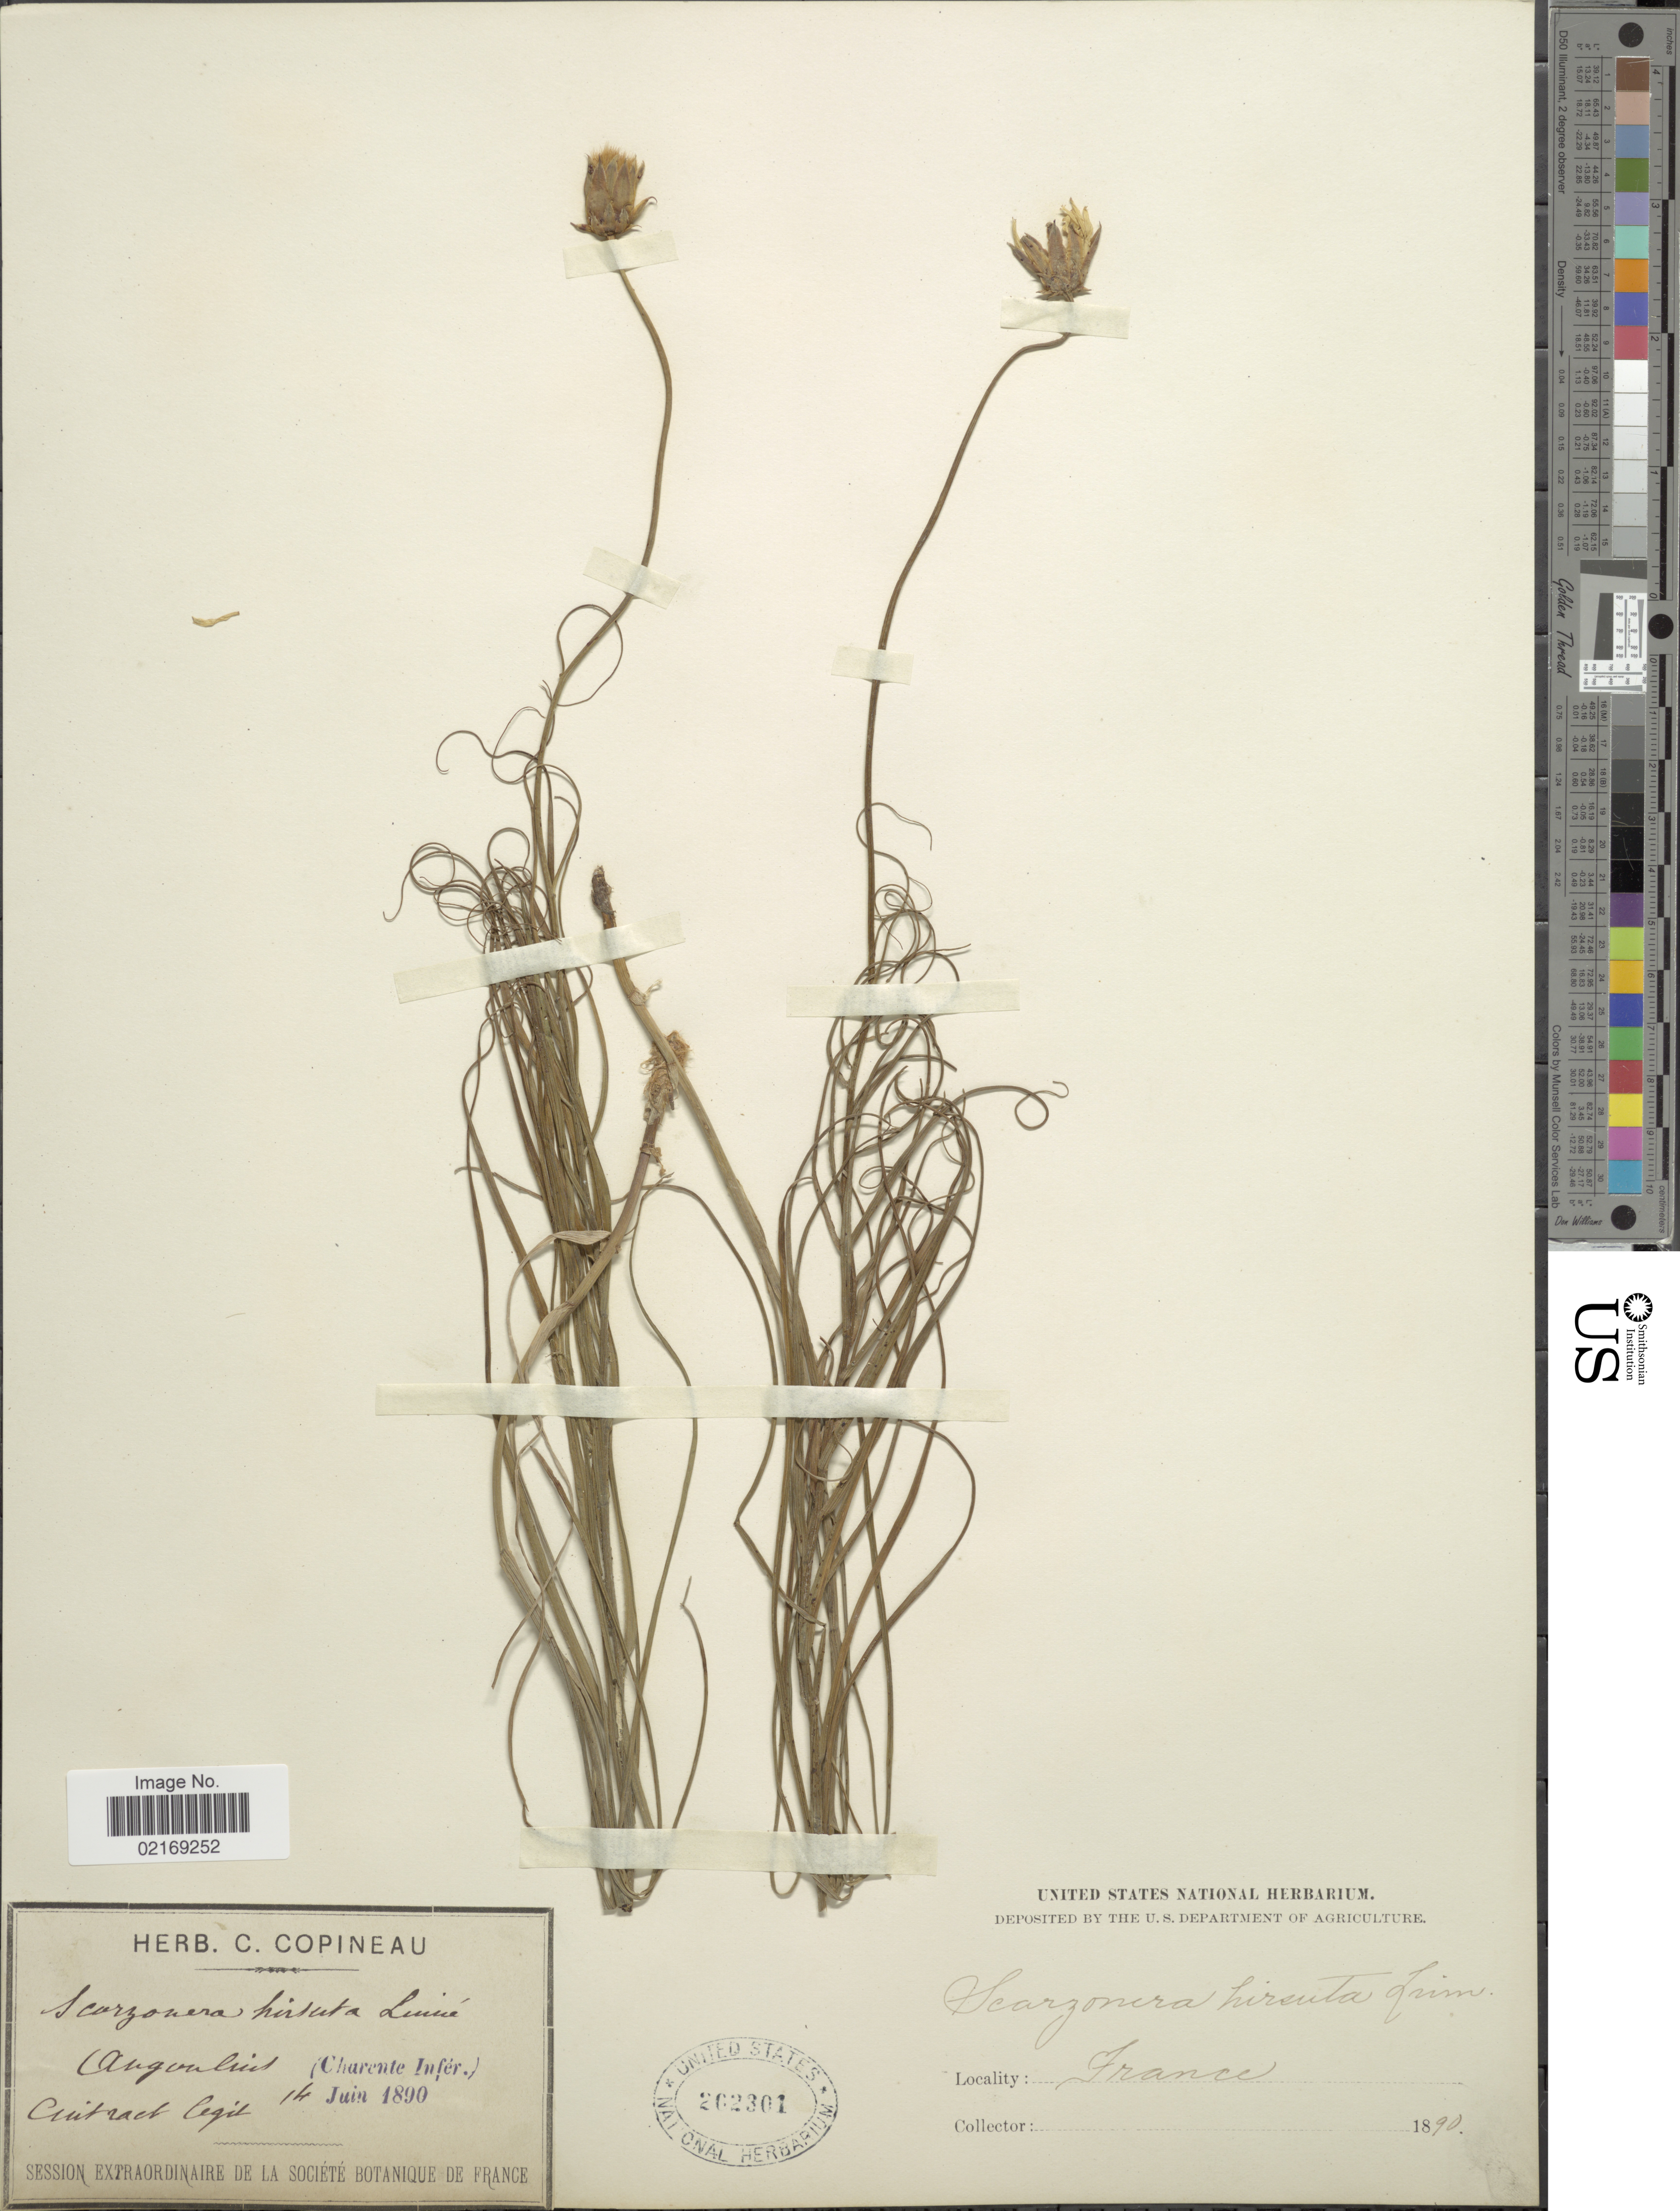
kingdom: Plantae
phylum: Tracheophyta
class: Magnoliopsida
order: Asterales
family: Asteraceae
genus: Lasiospora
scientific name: Lasiospora hirsuta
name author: (Gouan) Cass.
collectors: Cintract, --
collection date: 1890-06-14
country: France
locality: Angoulins.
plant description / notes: Corrected "Angonlied" to "Angoulins."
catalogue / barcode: US 262301